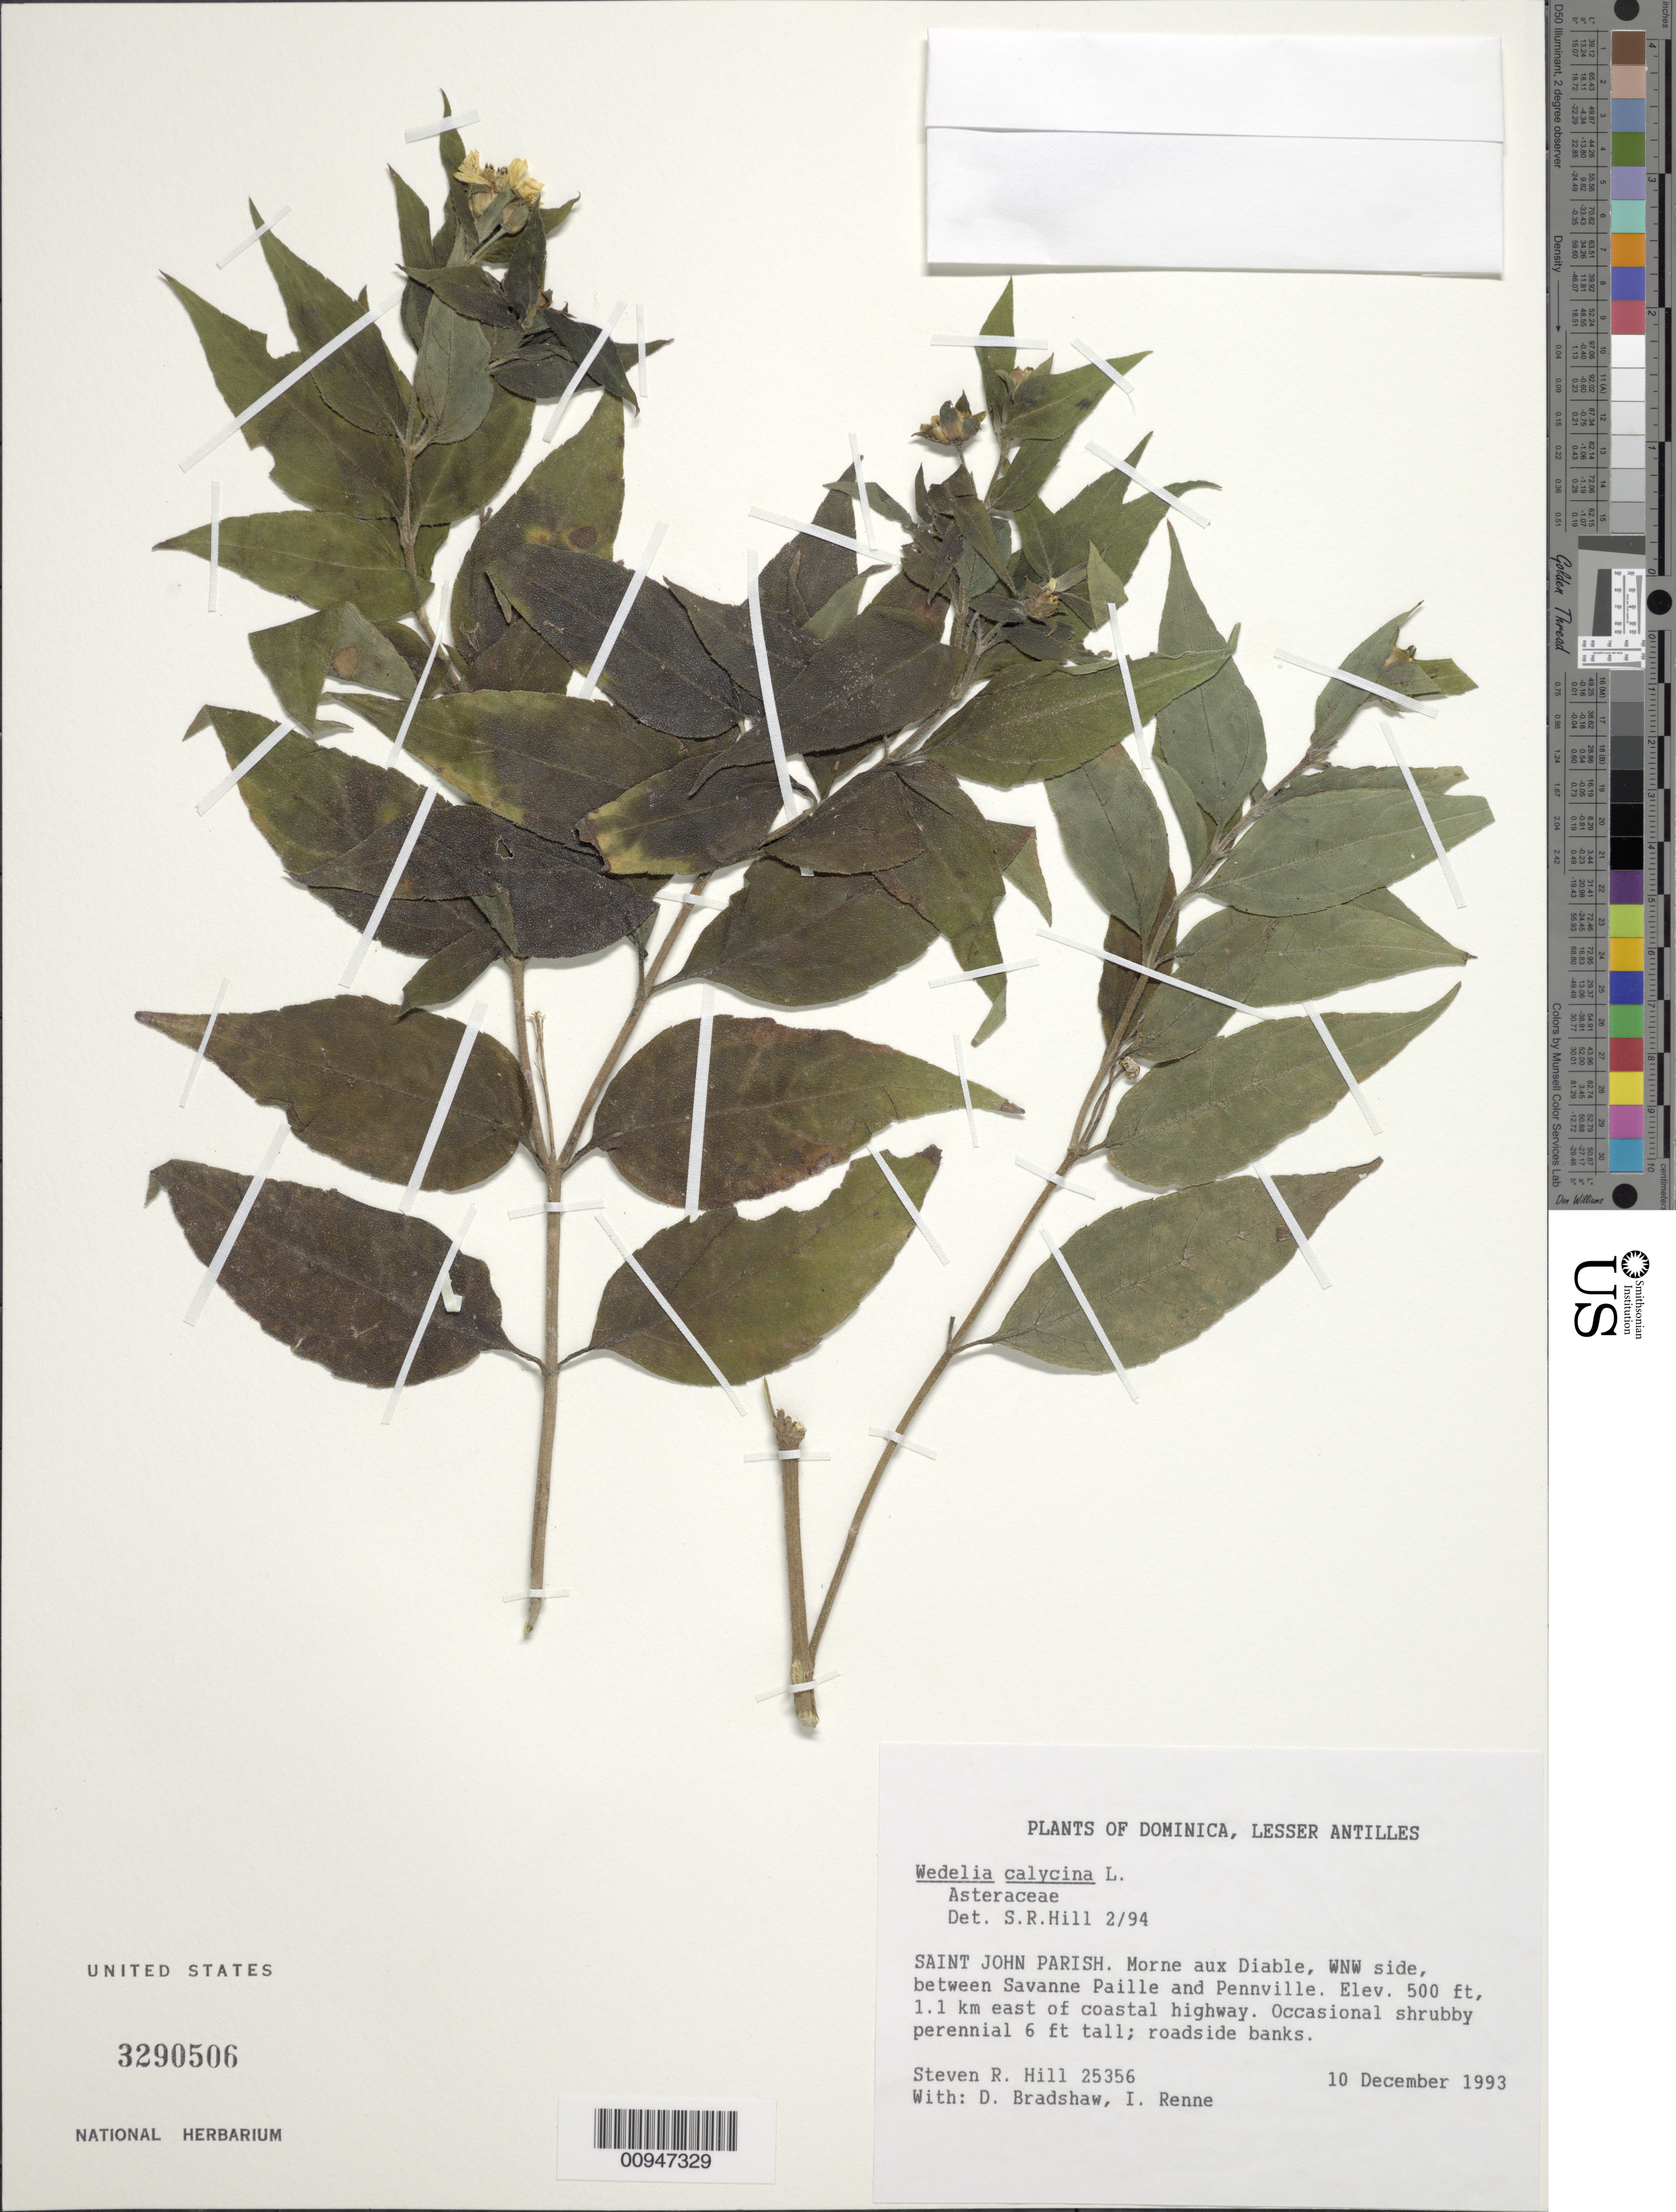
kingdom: Plantae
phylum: Tracheophyta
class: Magnoliopsida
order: Asterales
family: Asteraceae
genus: Wedelia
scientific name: Wedelia calycina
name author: Rich.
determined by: Hill, Steven R.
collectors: S. R. Hill, D. Bradshaw & I. Renne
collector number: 25356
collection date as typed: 10 Dec 1993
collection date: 1993-12-10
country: Dominica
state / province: St. John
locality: Morne aux Diable, WNW side, between Savanne Paille and Pennville, 1.1 km E of coastal highway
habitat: Roadside banks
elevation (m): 152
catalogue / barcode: US 3290506